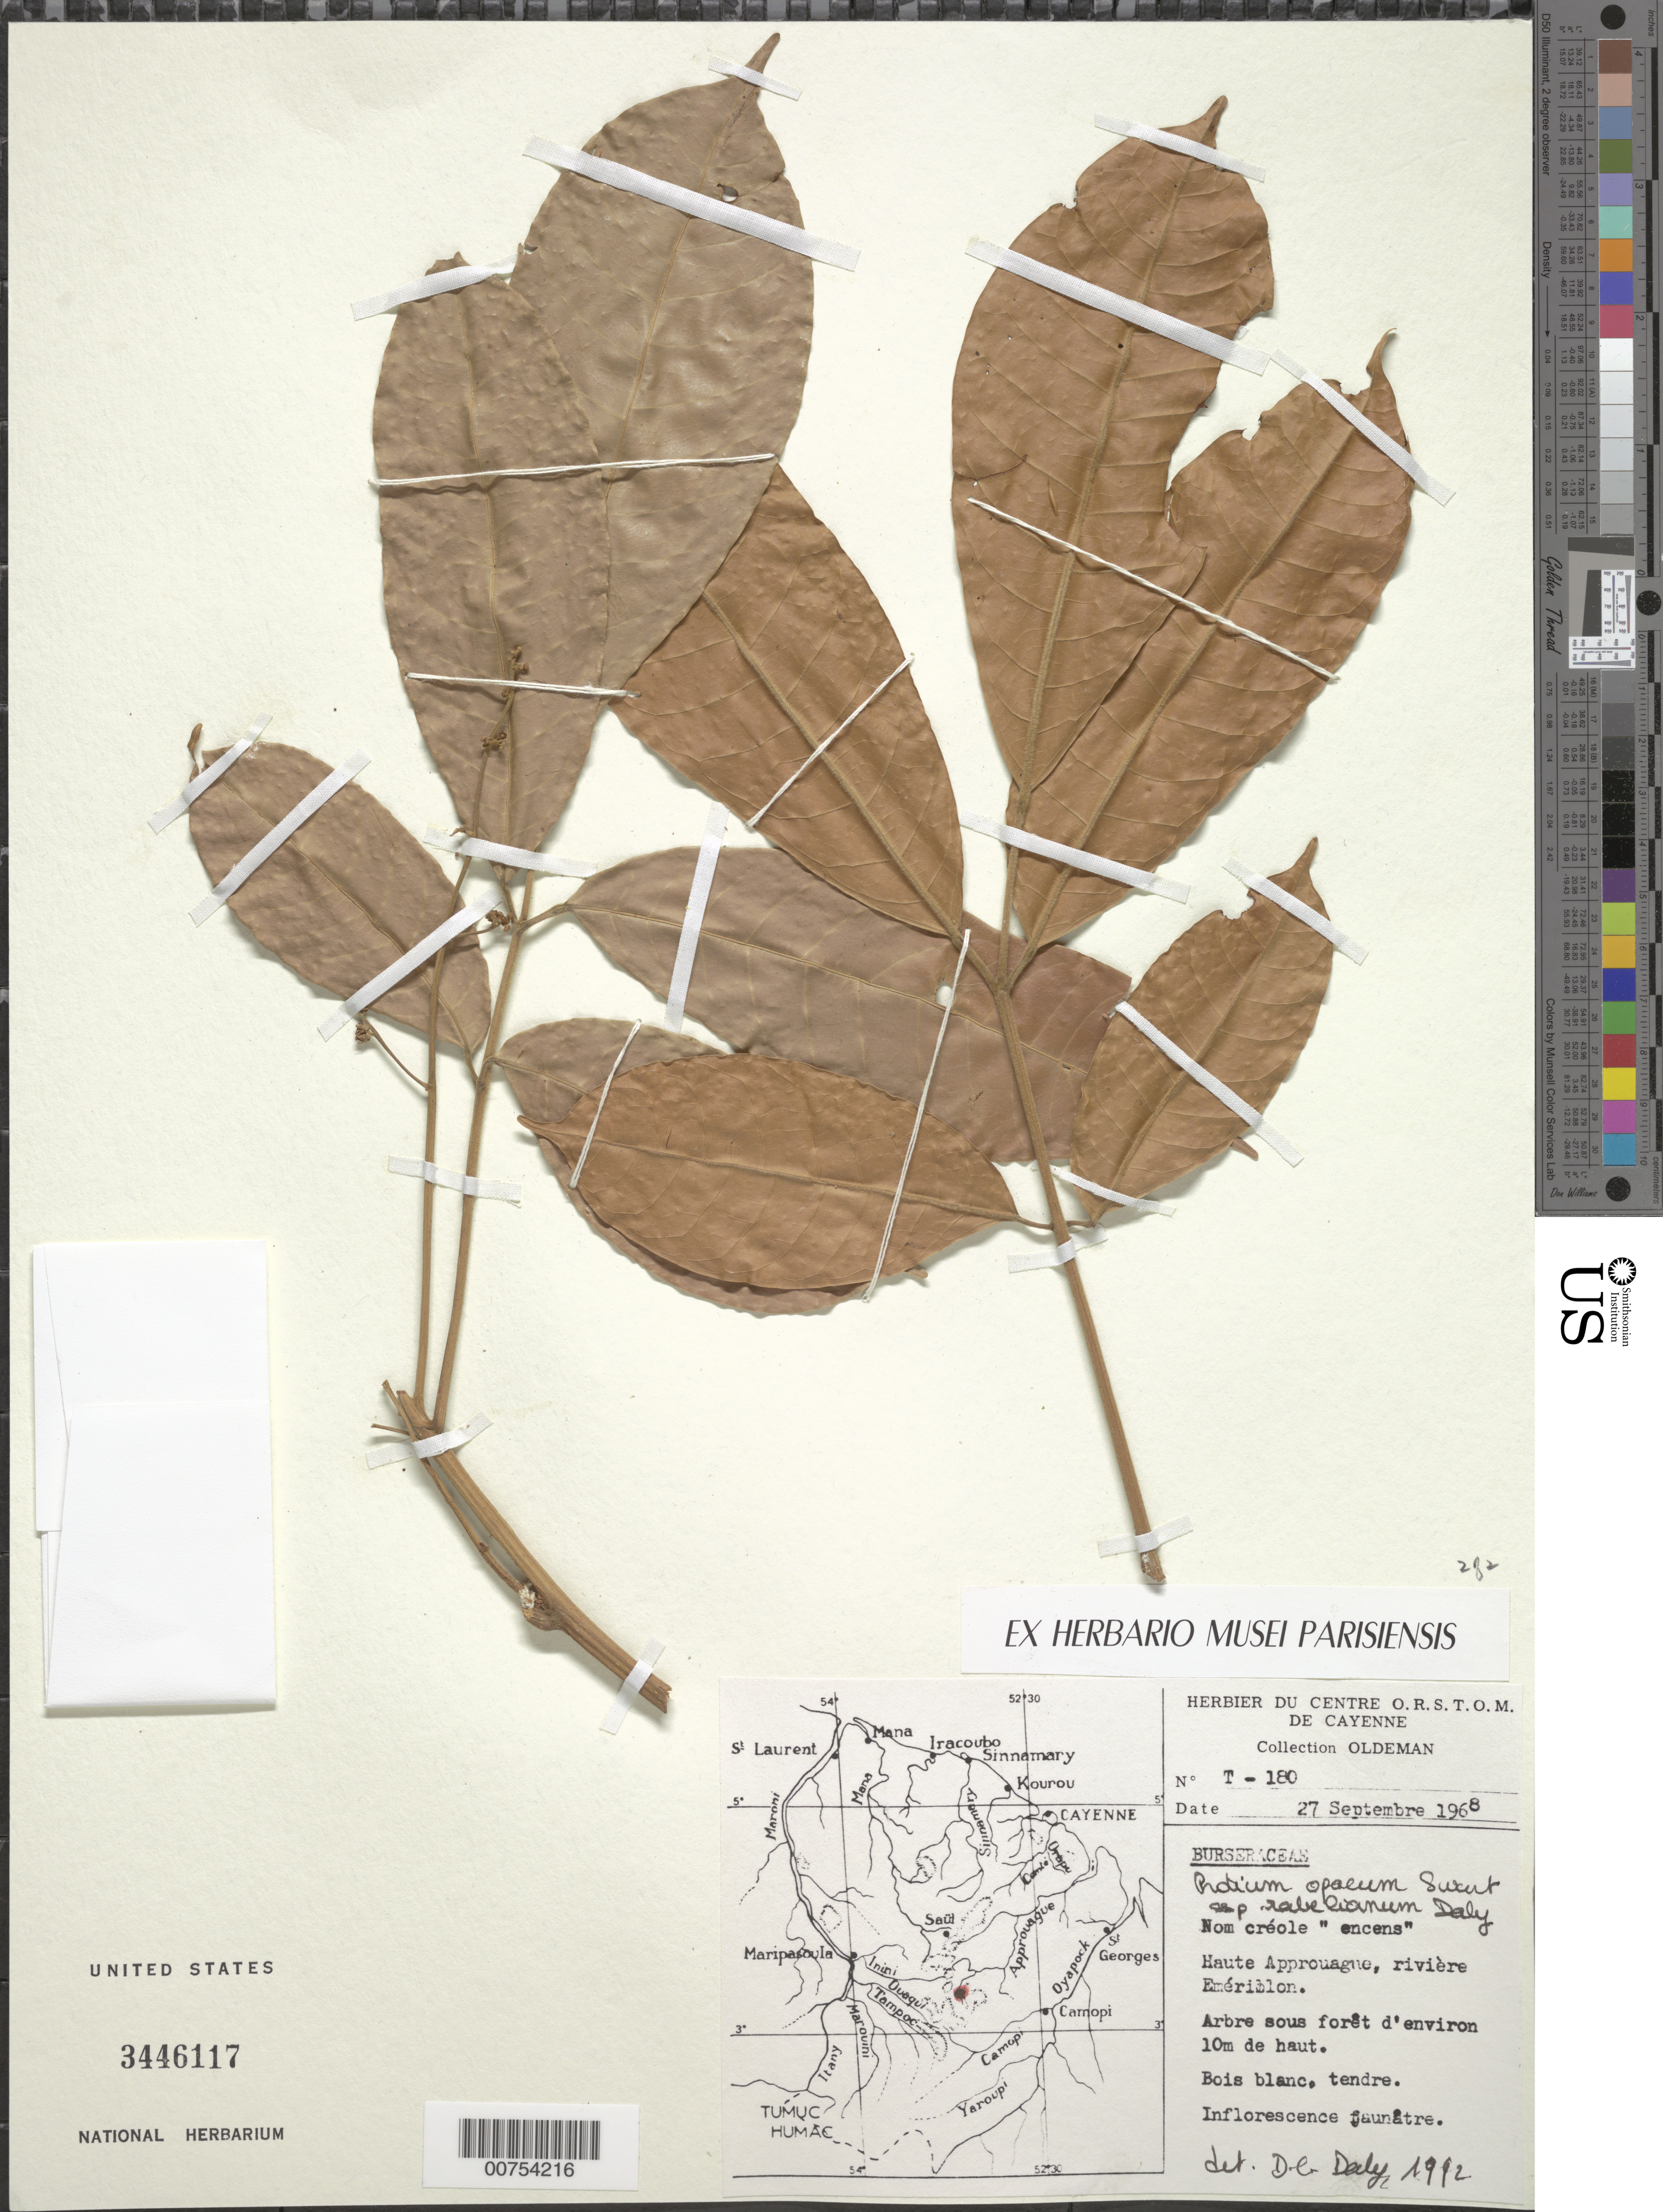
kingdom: Plantae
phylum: Tracheophyta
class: Magnoliopsida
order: Sapindales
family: Burseraceae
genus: Protium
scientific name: Protium opacum subsp. rabelianum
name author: Daly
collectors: -- Oldeman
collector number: T-180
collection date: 1968-09-27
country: French Guiana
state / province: Cayenne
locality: Haute Approuagne, rivière Emériolon.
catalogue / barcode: US 3446117